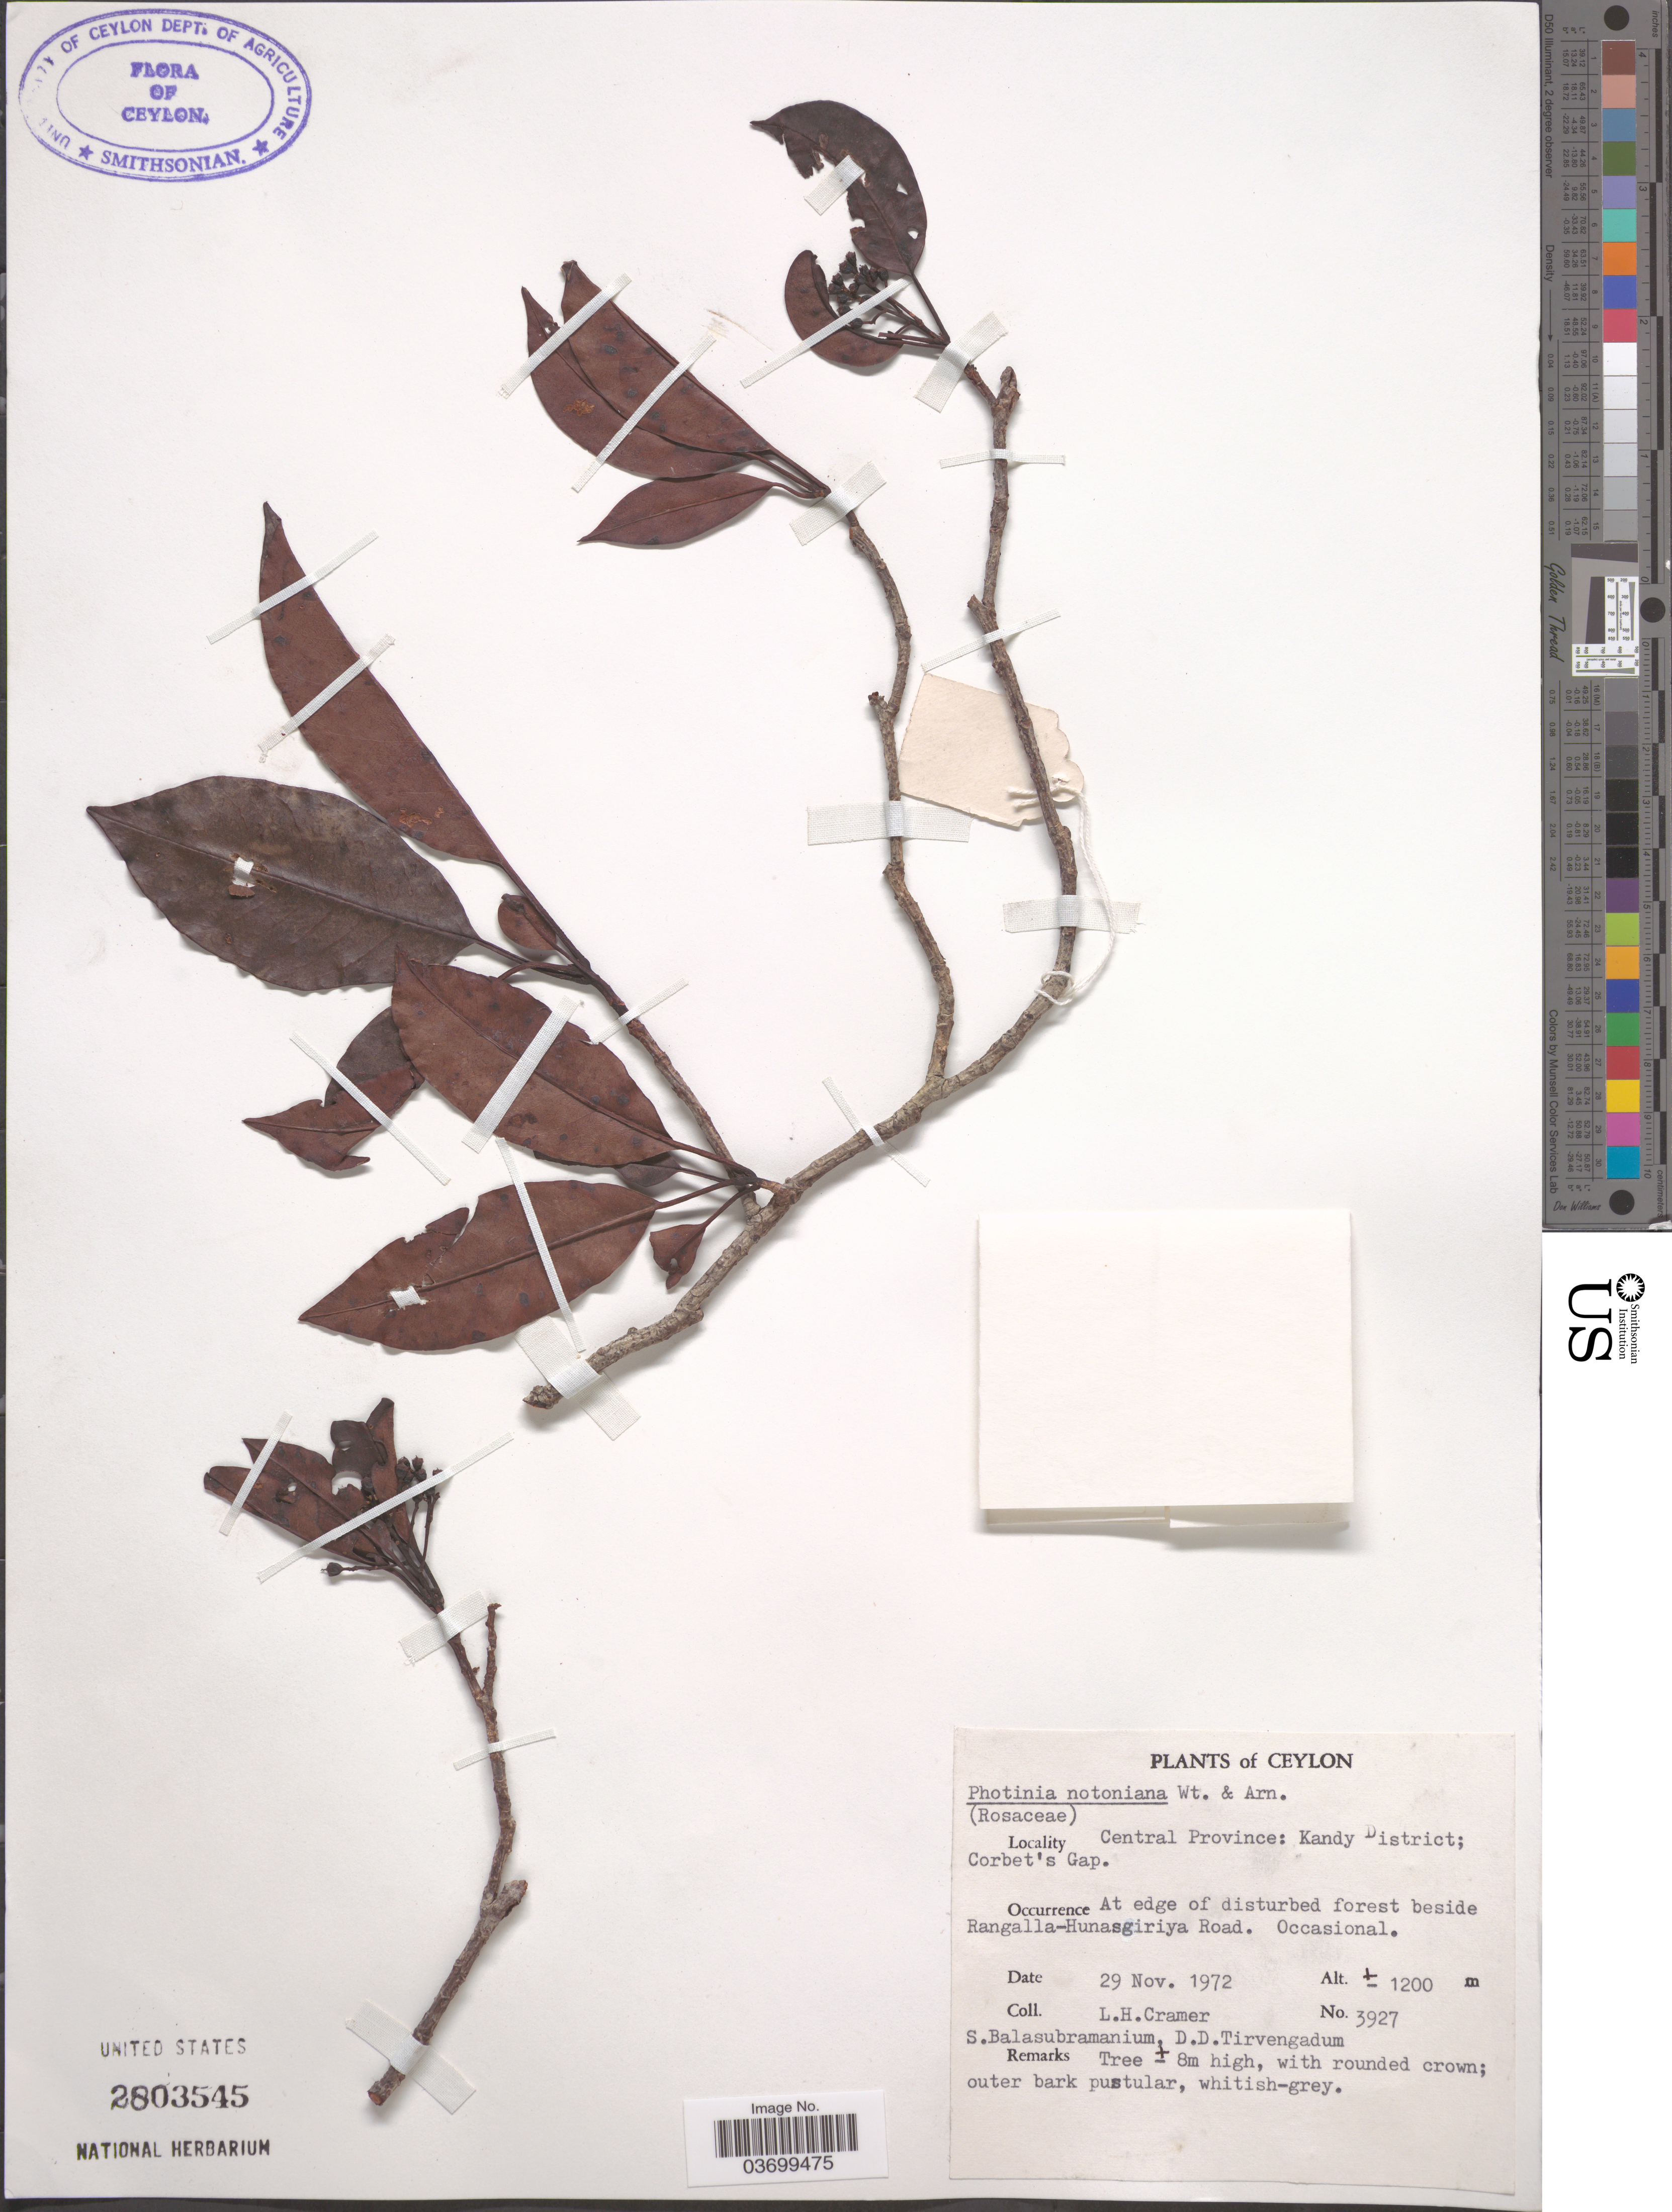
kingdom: Plantae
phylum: Tracheophyta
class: Magnoliopsida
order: Rosales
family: Rosaceae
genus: Photinia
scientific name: Photinia notoniana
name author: Wight & Arn.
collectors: L. H. Cramer, S. Balasubramanium & D. Tirvengadum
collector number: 3927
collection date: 1972-11-29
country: Sri Lanka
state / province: Central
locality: Ceylon. Kandy District; Corbet's Gap. Beside Rangalla-Hunasgiriya Road.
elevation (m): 1200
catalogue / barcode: US 2803545